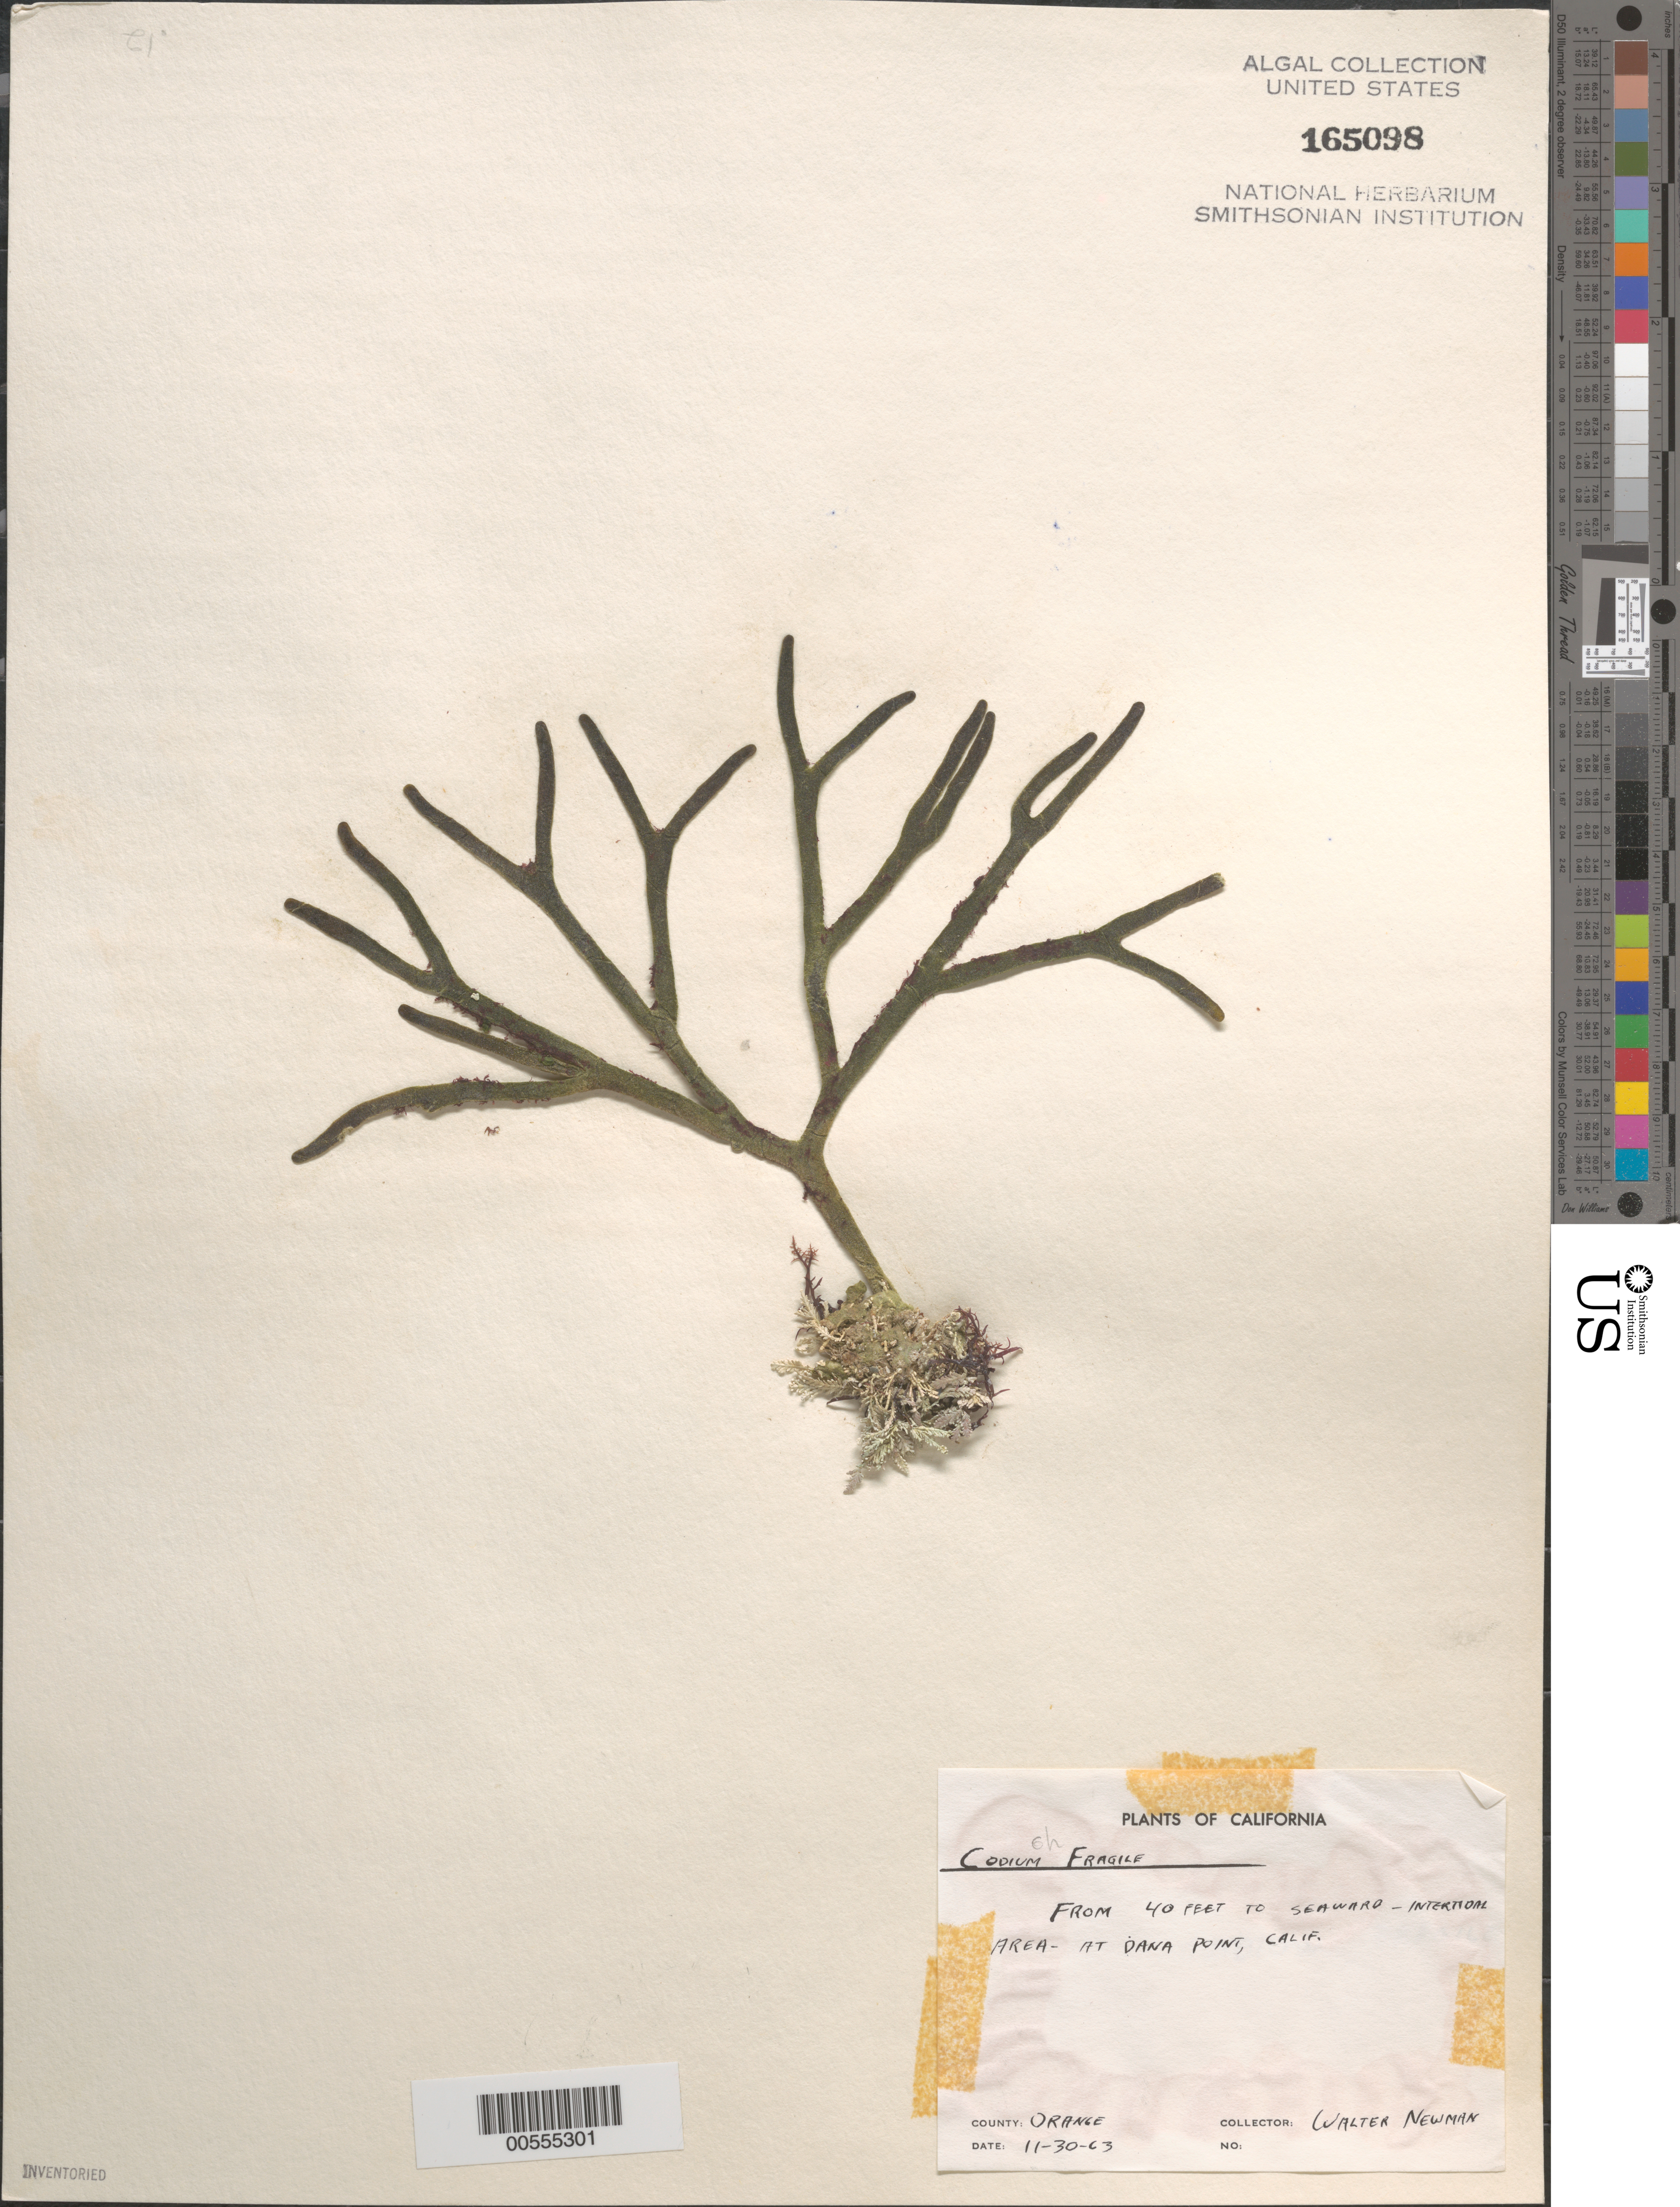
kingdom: Plantae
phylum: Chlorophyta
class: Ulvophyceae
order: Bryopsidales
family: Codiaceae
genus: Codium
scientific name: Codium fragile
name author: (Suringar) P. Hariot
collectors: W. Newman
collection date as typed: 30 Nov 1963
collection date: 1963-11-30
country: United States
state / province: California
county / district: Orange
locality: Dana Point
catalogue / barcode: US 165098